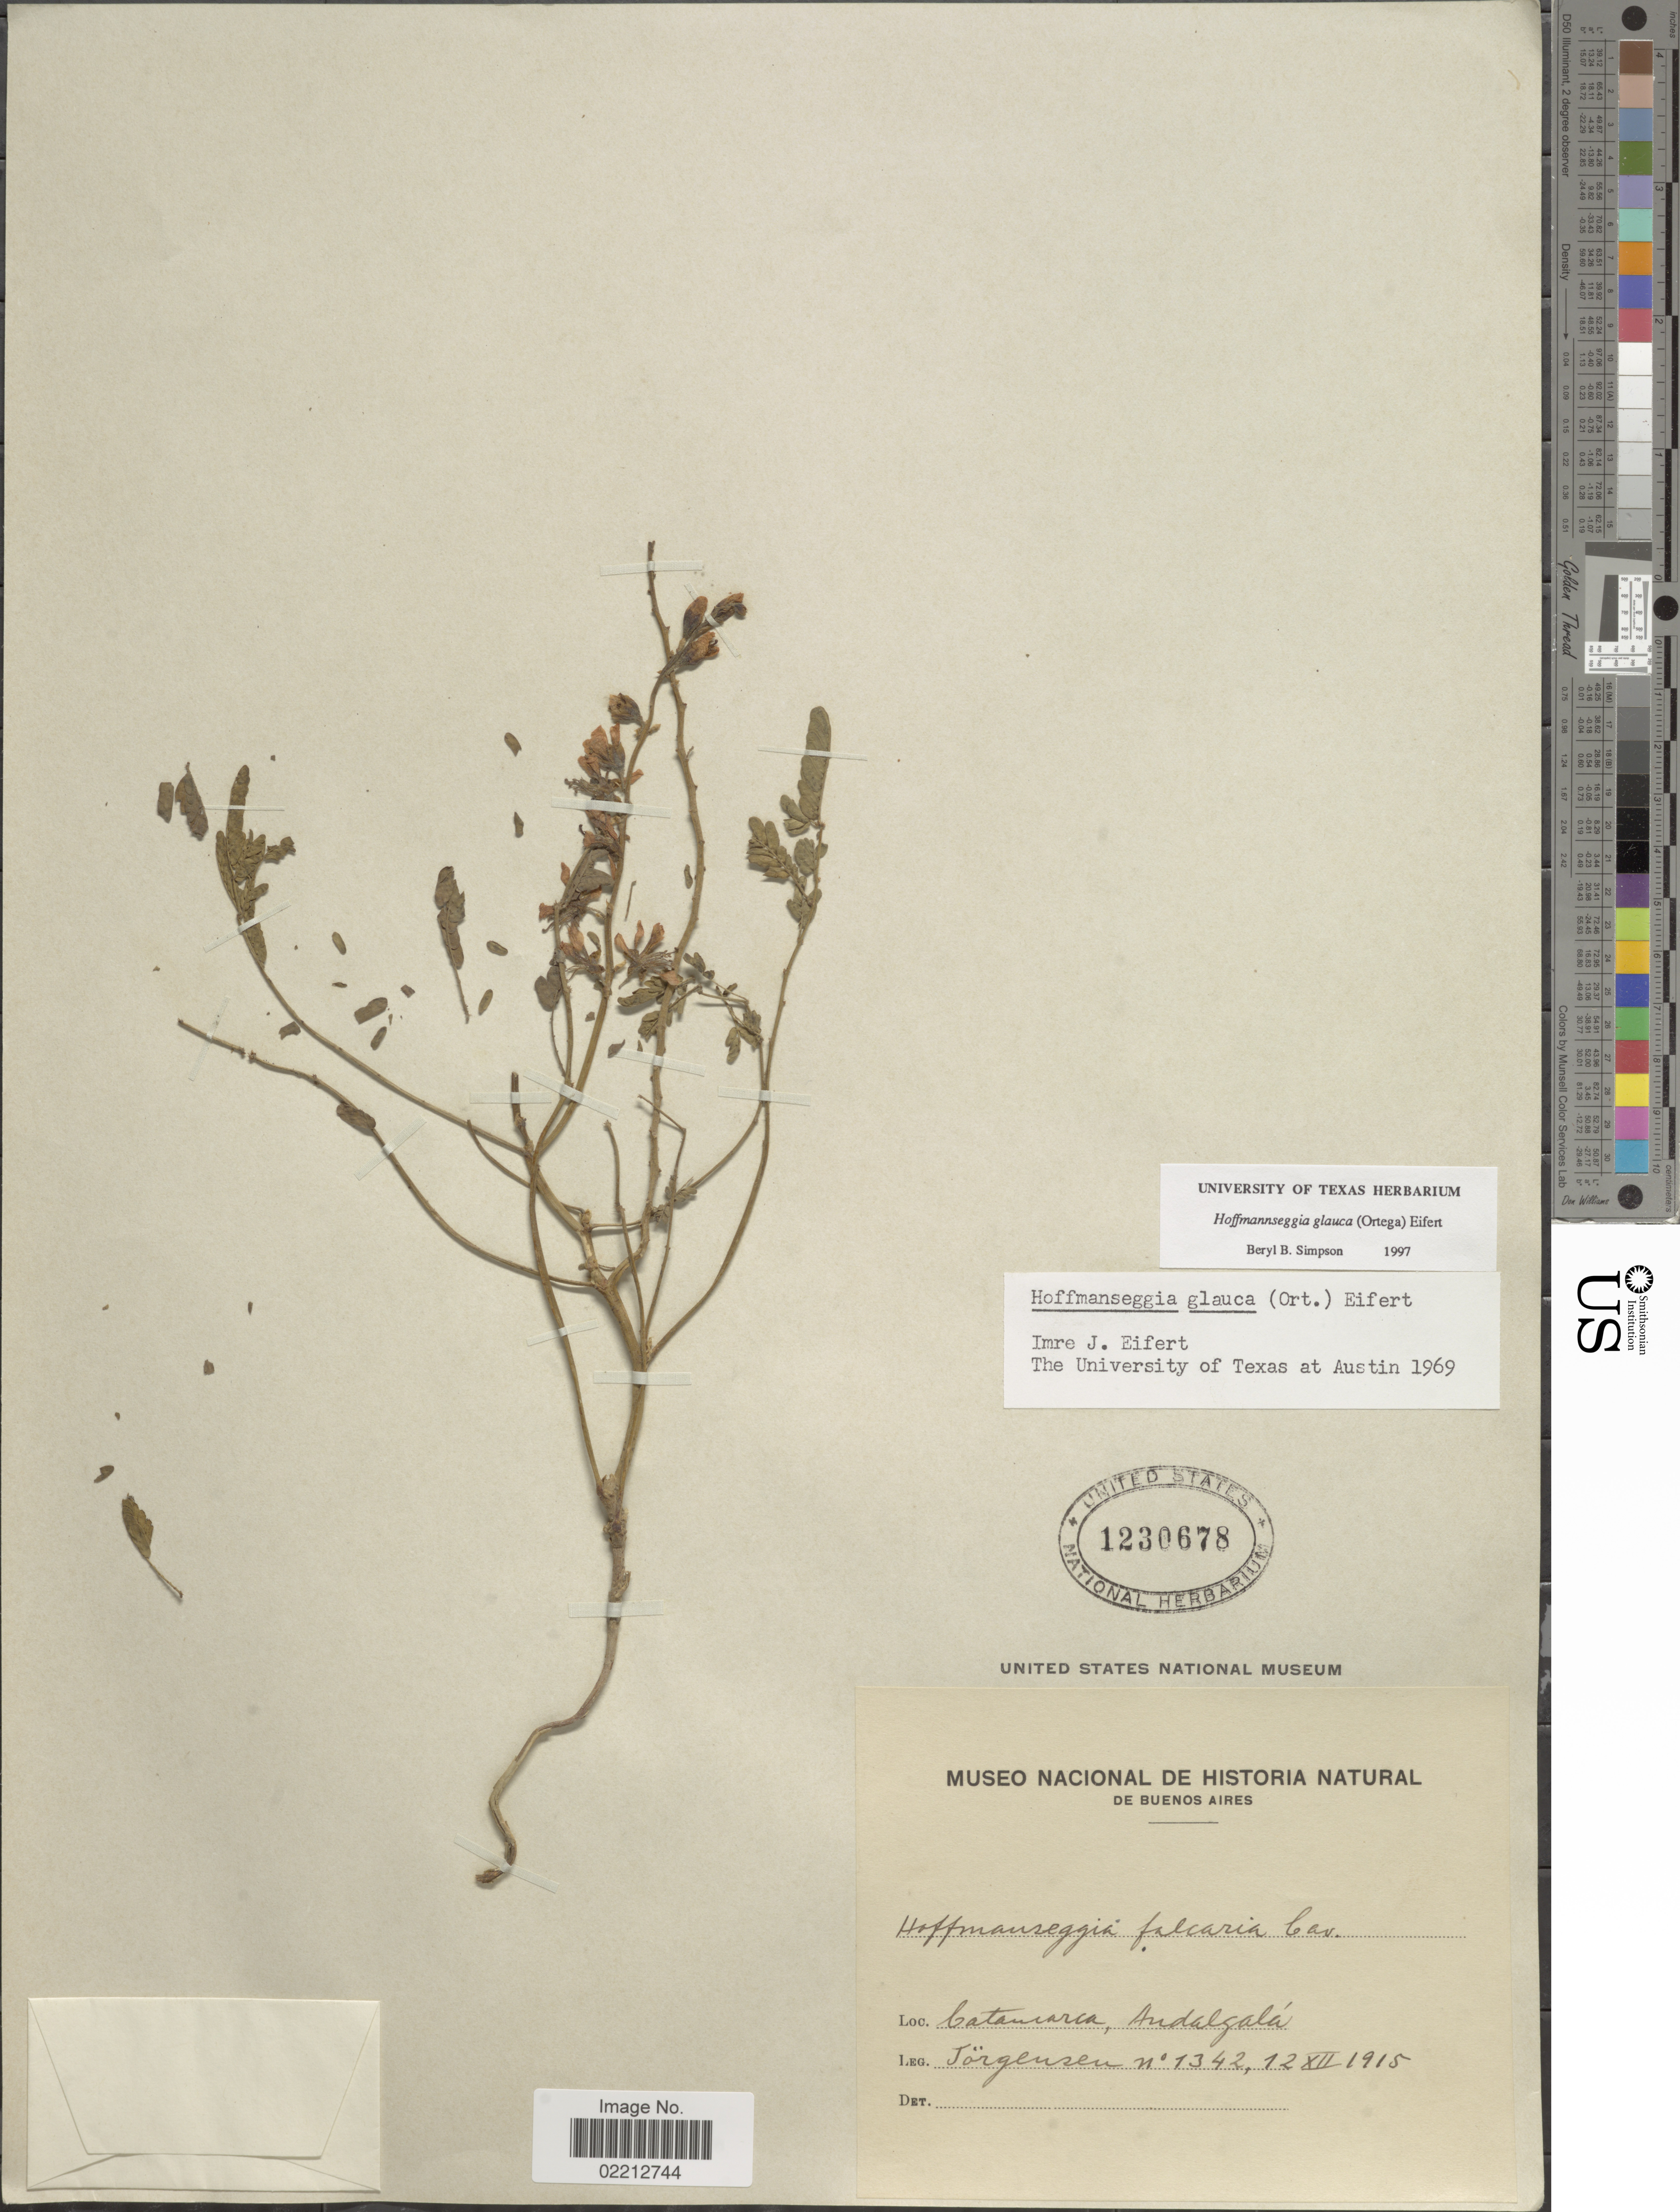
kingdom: Plantae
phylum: Tracheophyta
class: Magnoliopsida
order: Fabales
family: Fabaceae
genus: Hoffmannseggia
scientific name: Hoffmannseggia glauca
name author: (Ortega) Eifert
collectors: Jorgensen, --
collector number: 1342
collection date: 1915-12-12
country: Argentina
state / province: Catamarca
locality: Andalgala.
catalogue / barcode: US 1230678